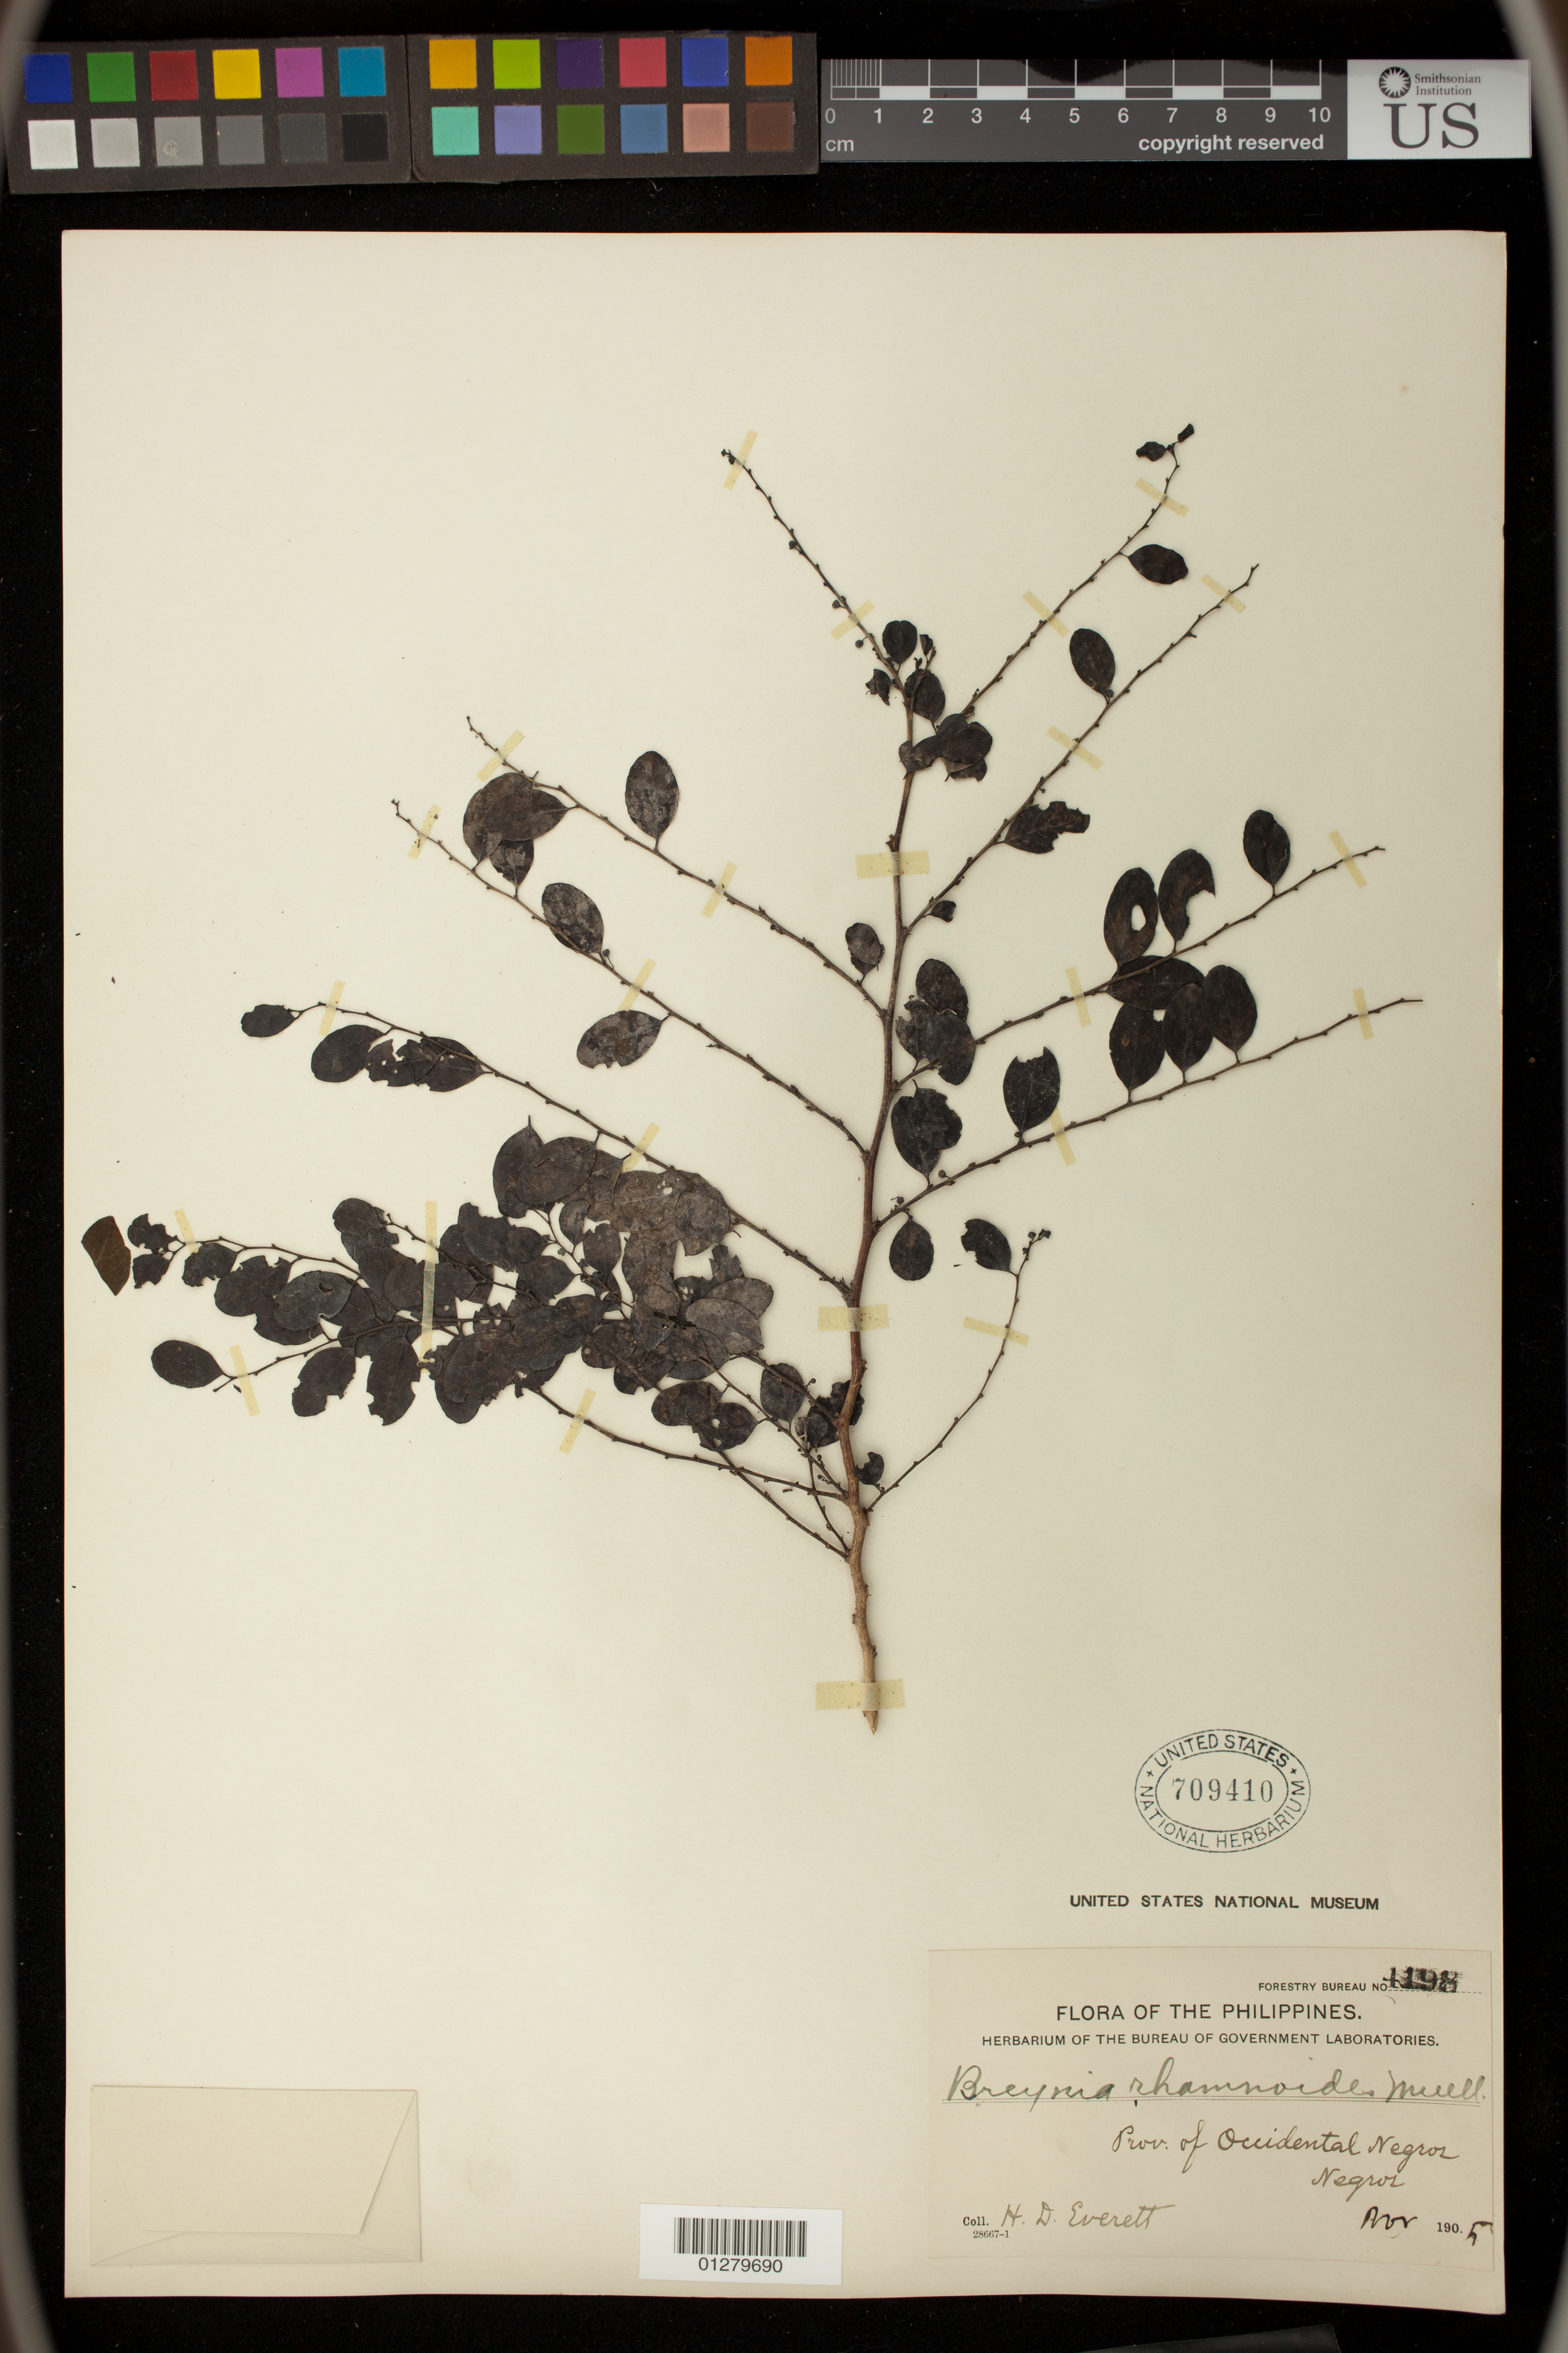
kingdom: Plantae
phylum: Tracheophyta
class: Magnoliopsida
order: Malpighiales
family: Phyllanthaceae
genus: Breynia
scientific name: Breynia vitis-idaea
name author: (Burm. f.) C.E.C. Fisch.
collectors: H. Everett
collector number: For. Bur. 4198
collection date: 1905-11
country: Philippines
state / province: Western Visayas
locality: Prov. of Occidental Negros, Negros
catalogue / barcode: US 709410